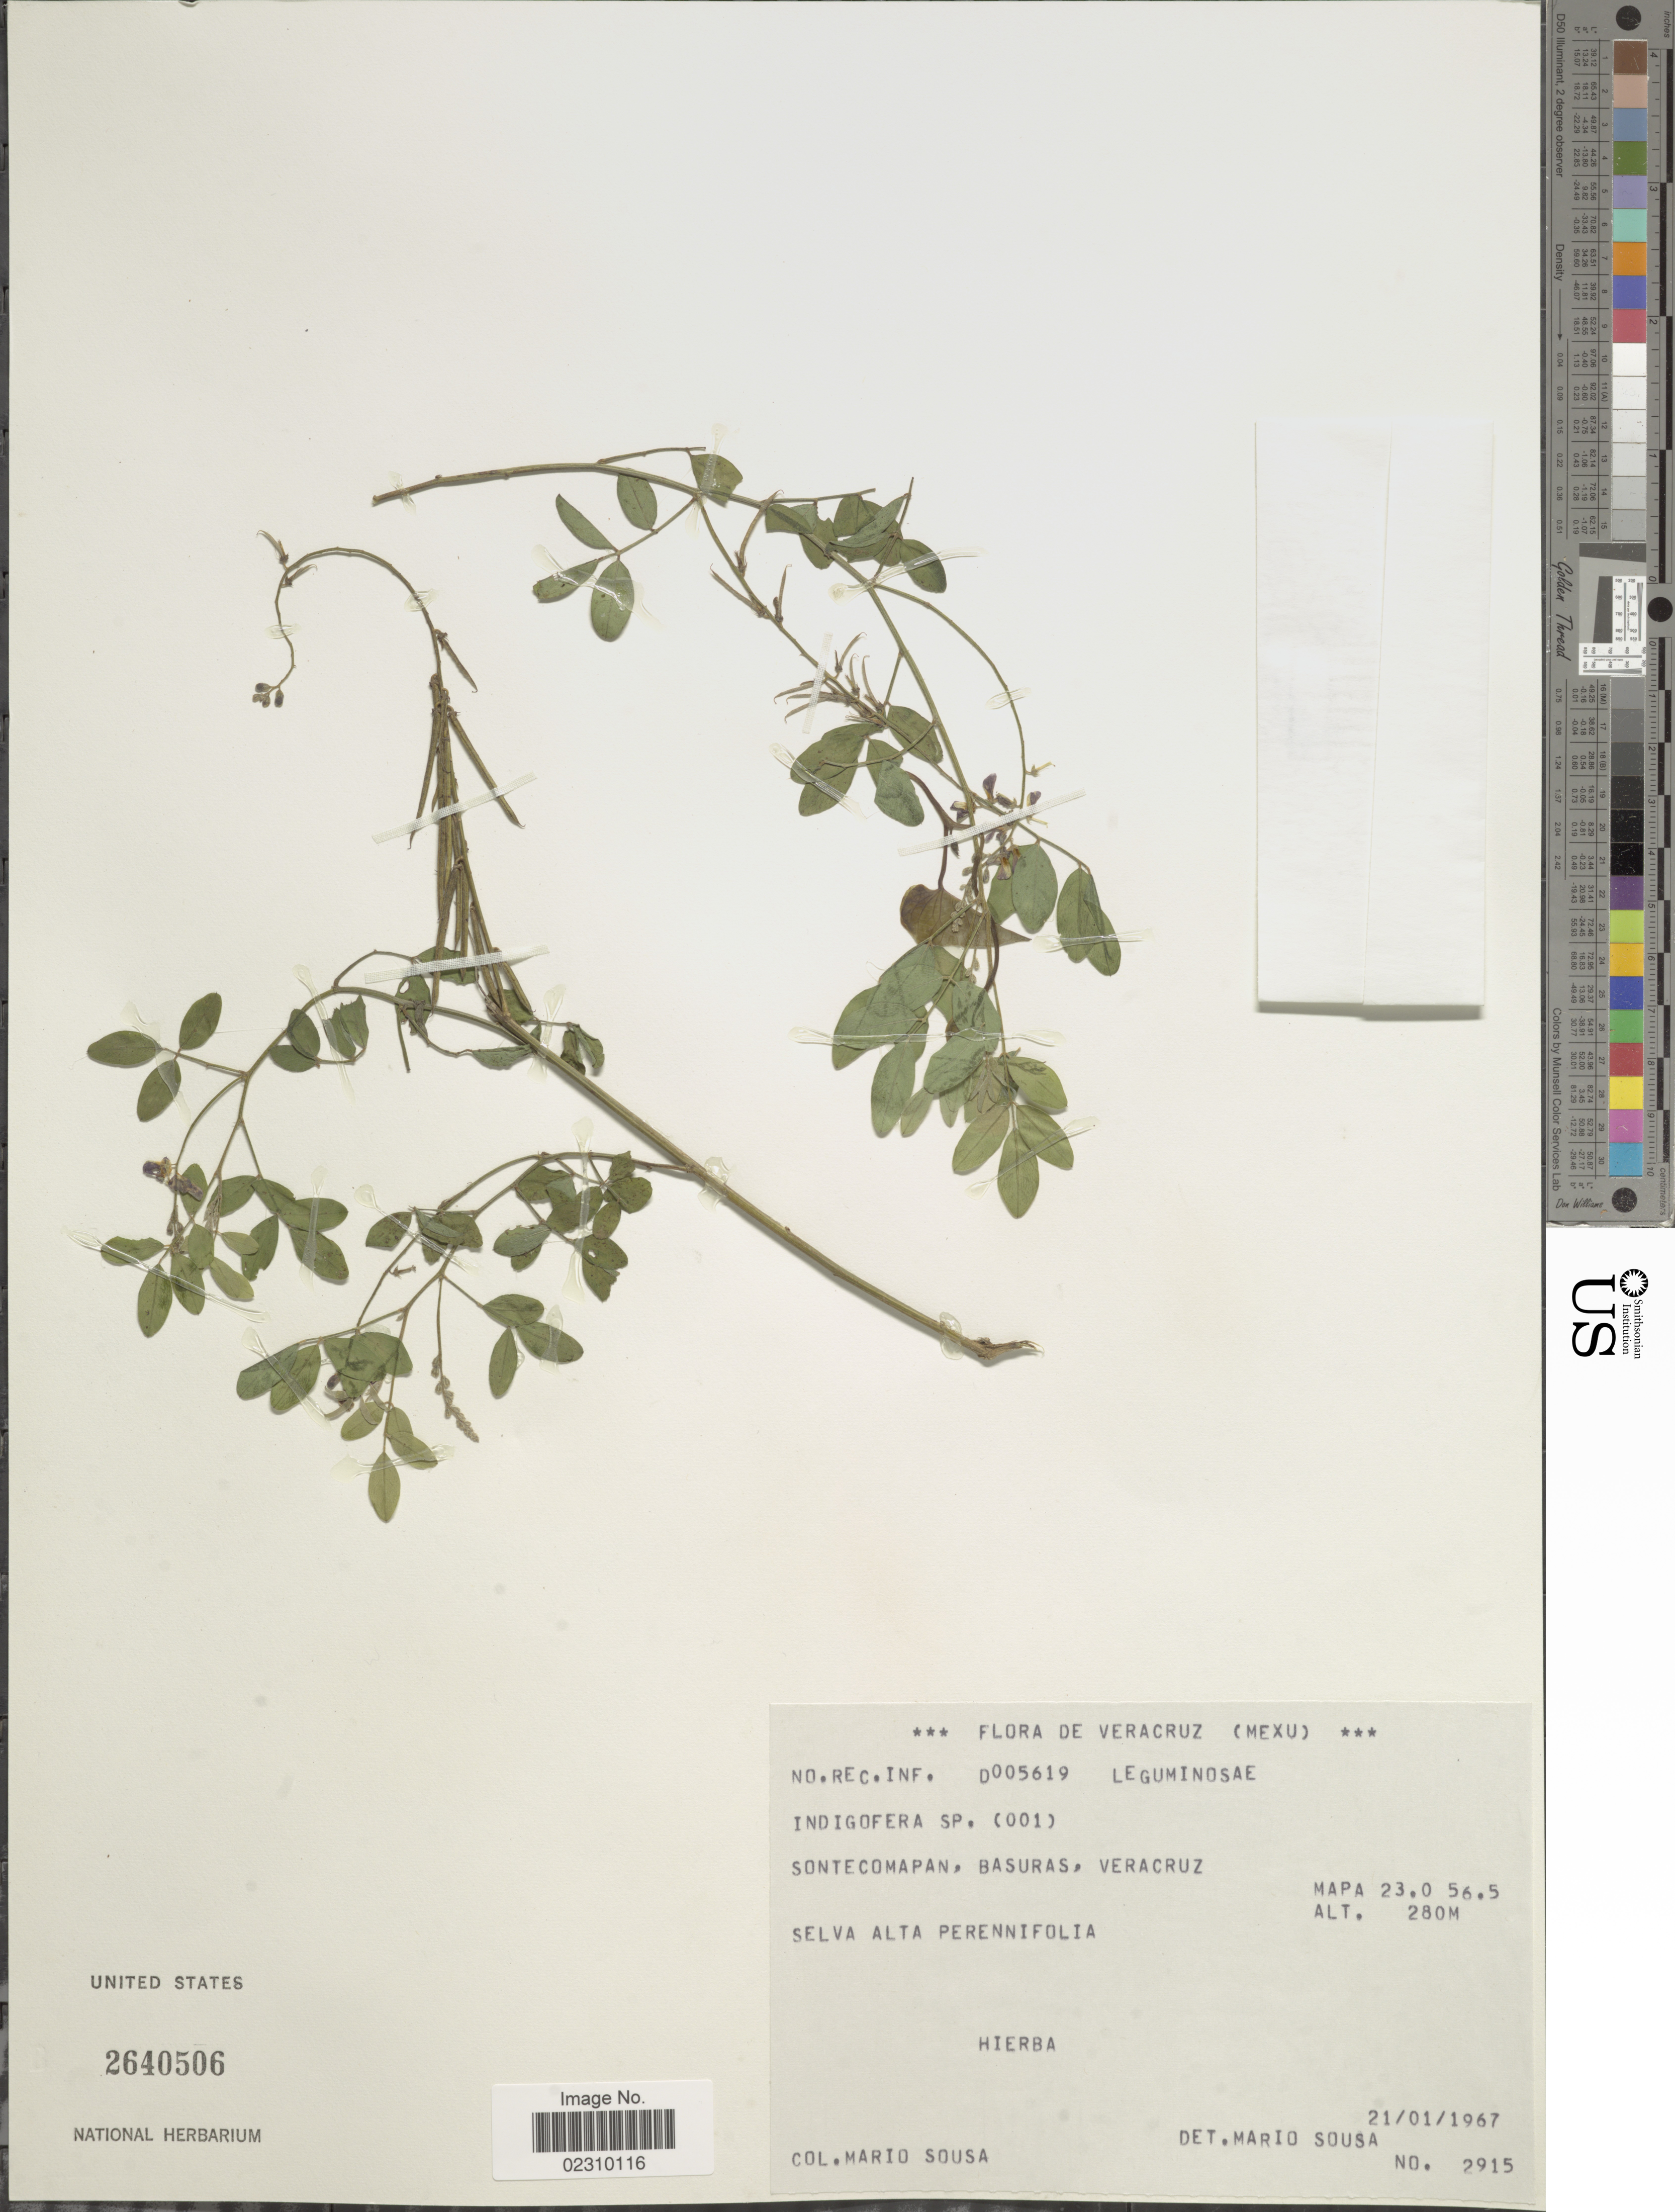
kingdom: Plantae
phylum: Tracheophyta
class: Magnoliopsida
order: Fabales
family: Fabaceae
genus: Indigofera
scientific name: Indigofera sp.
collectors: M. Sousa S.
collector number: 2915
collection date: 1967-01-21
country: Mexico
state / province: Veracruz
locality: Sontecomapan, Basuras, Mapa 23.0 56.5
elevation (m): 280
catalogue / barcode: US 2640506